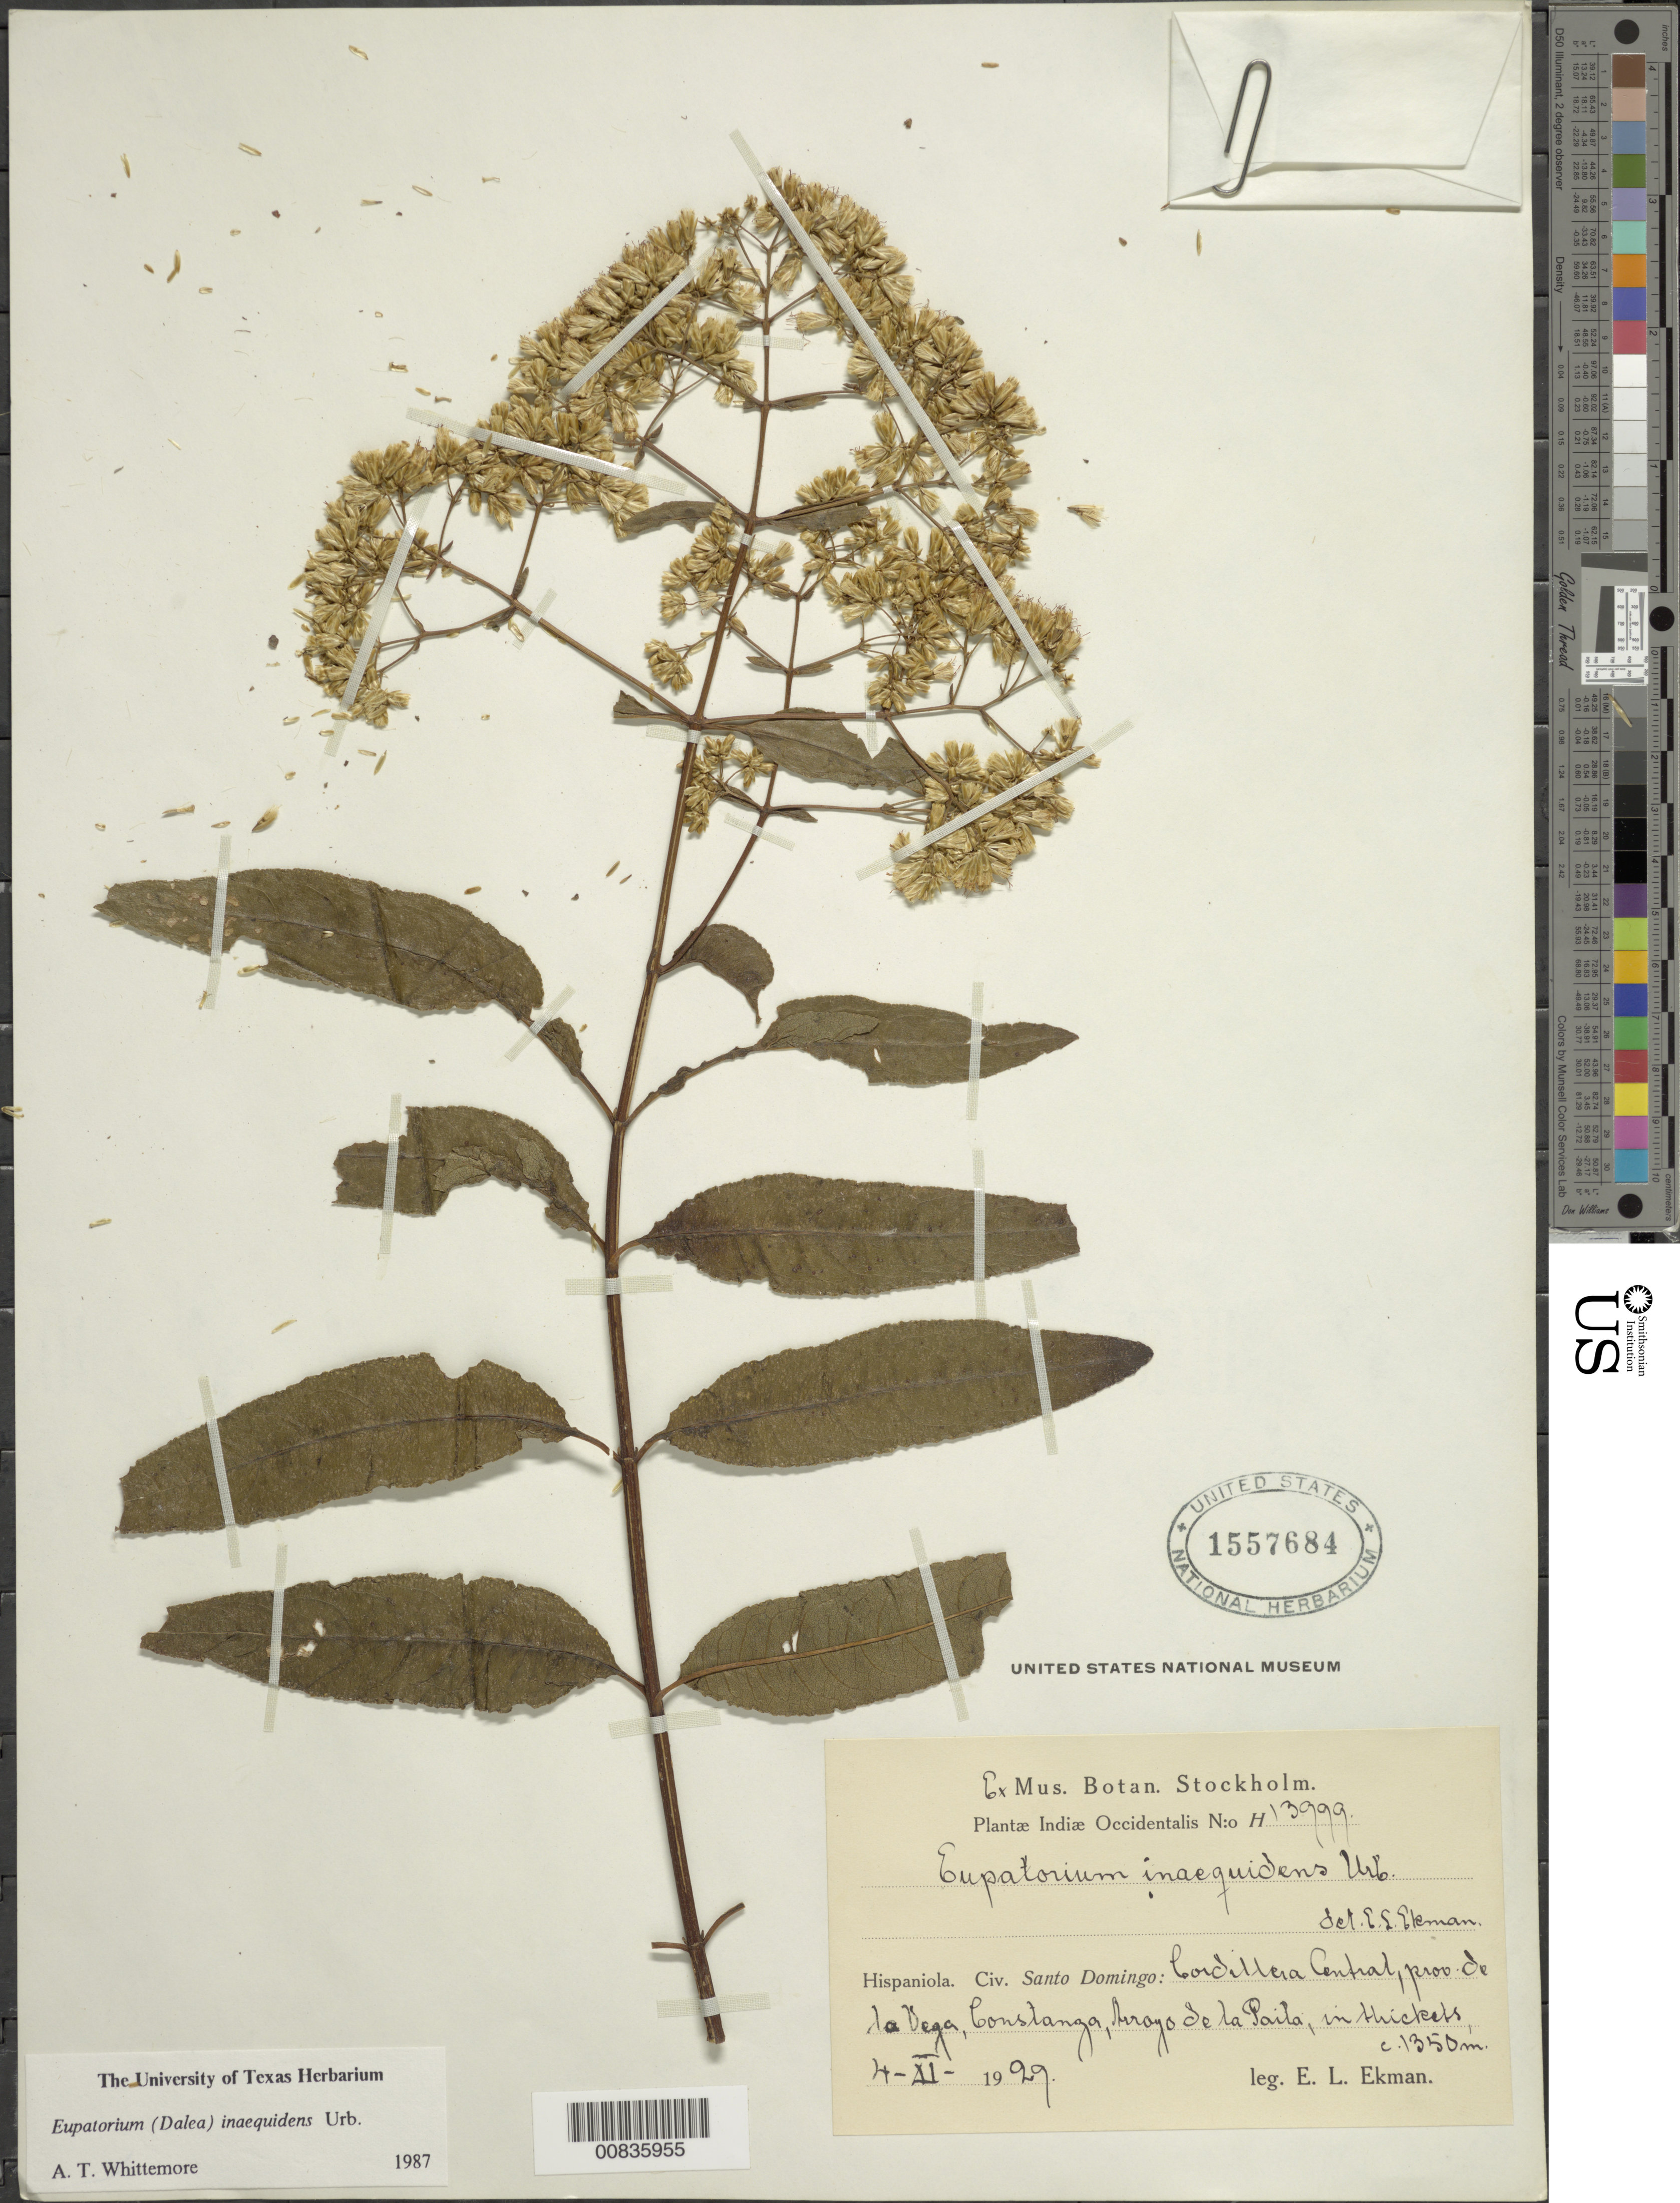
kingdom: Plantae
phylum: Tracheophyta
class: Magnoliopsida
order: Asterales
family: Asteraceae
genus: Critonia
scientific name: Critonia inaequidens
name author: (Urb.) R.M. King & H. Rob.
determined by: Whittemore, A. T.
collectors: E. L. Ekman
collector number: H 13999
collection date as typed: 04 Nov 1929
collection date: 1929-11-04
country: Dominican Republic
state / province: La Vega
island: Hispaniola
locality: Cordillera Central, Constanza, Arroyo de la Paila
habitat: In thickets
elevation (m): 1350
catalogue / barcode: US 1557684